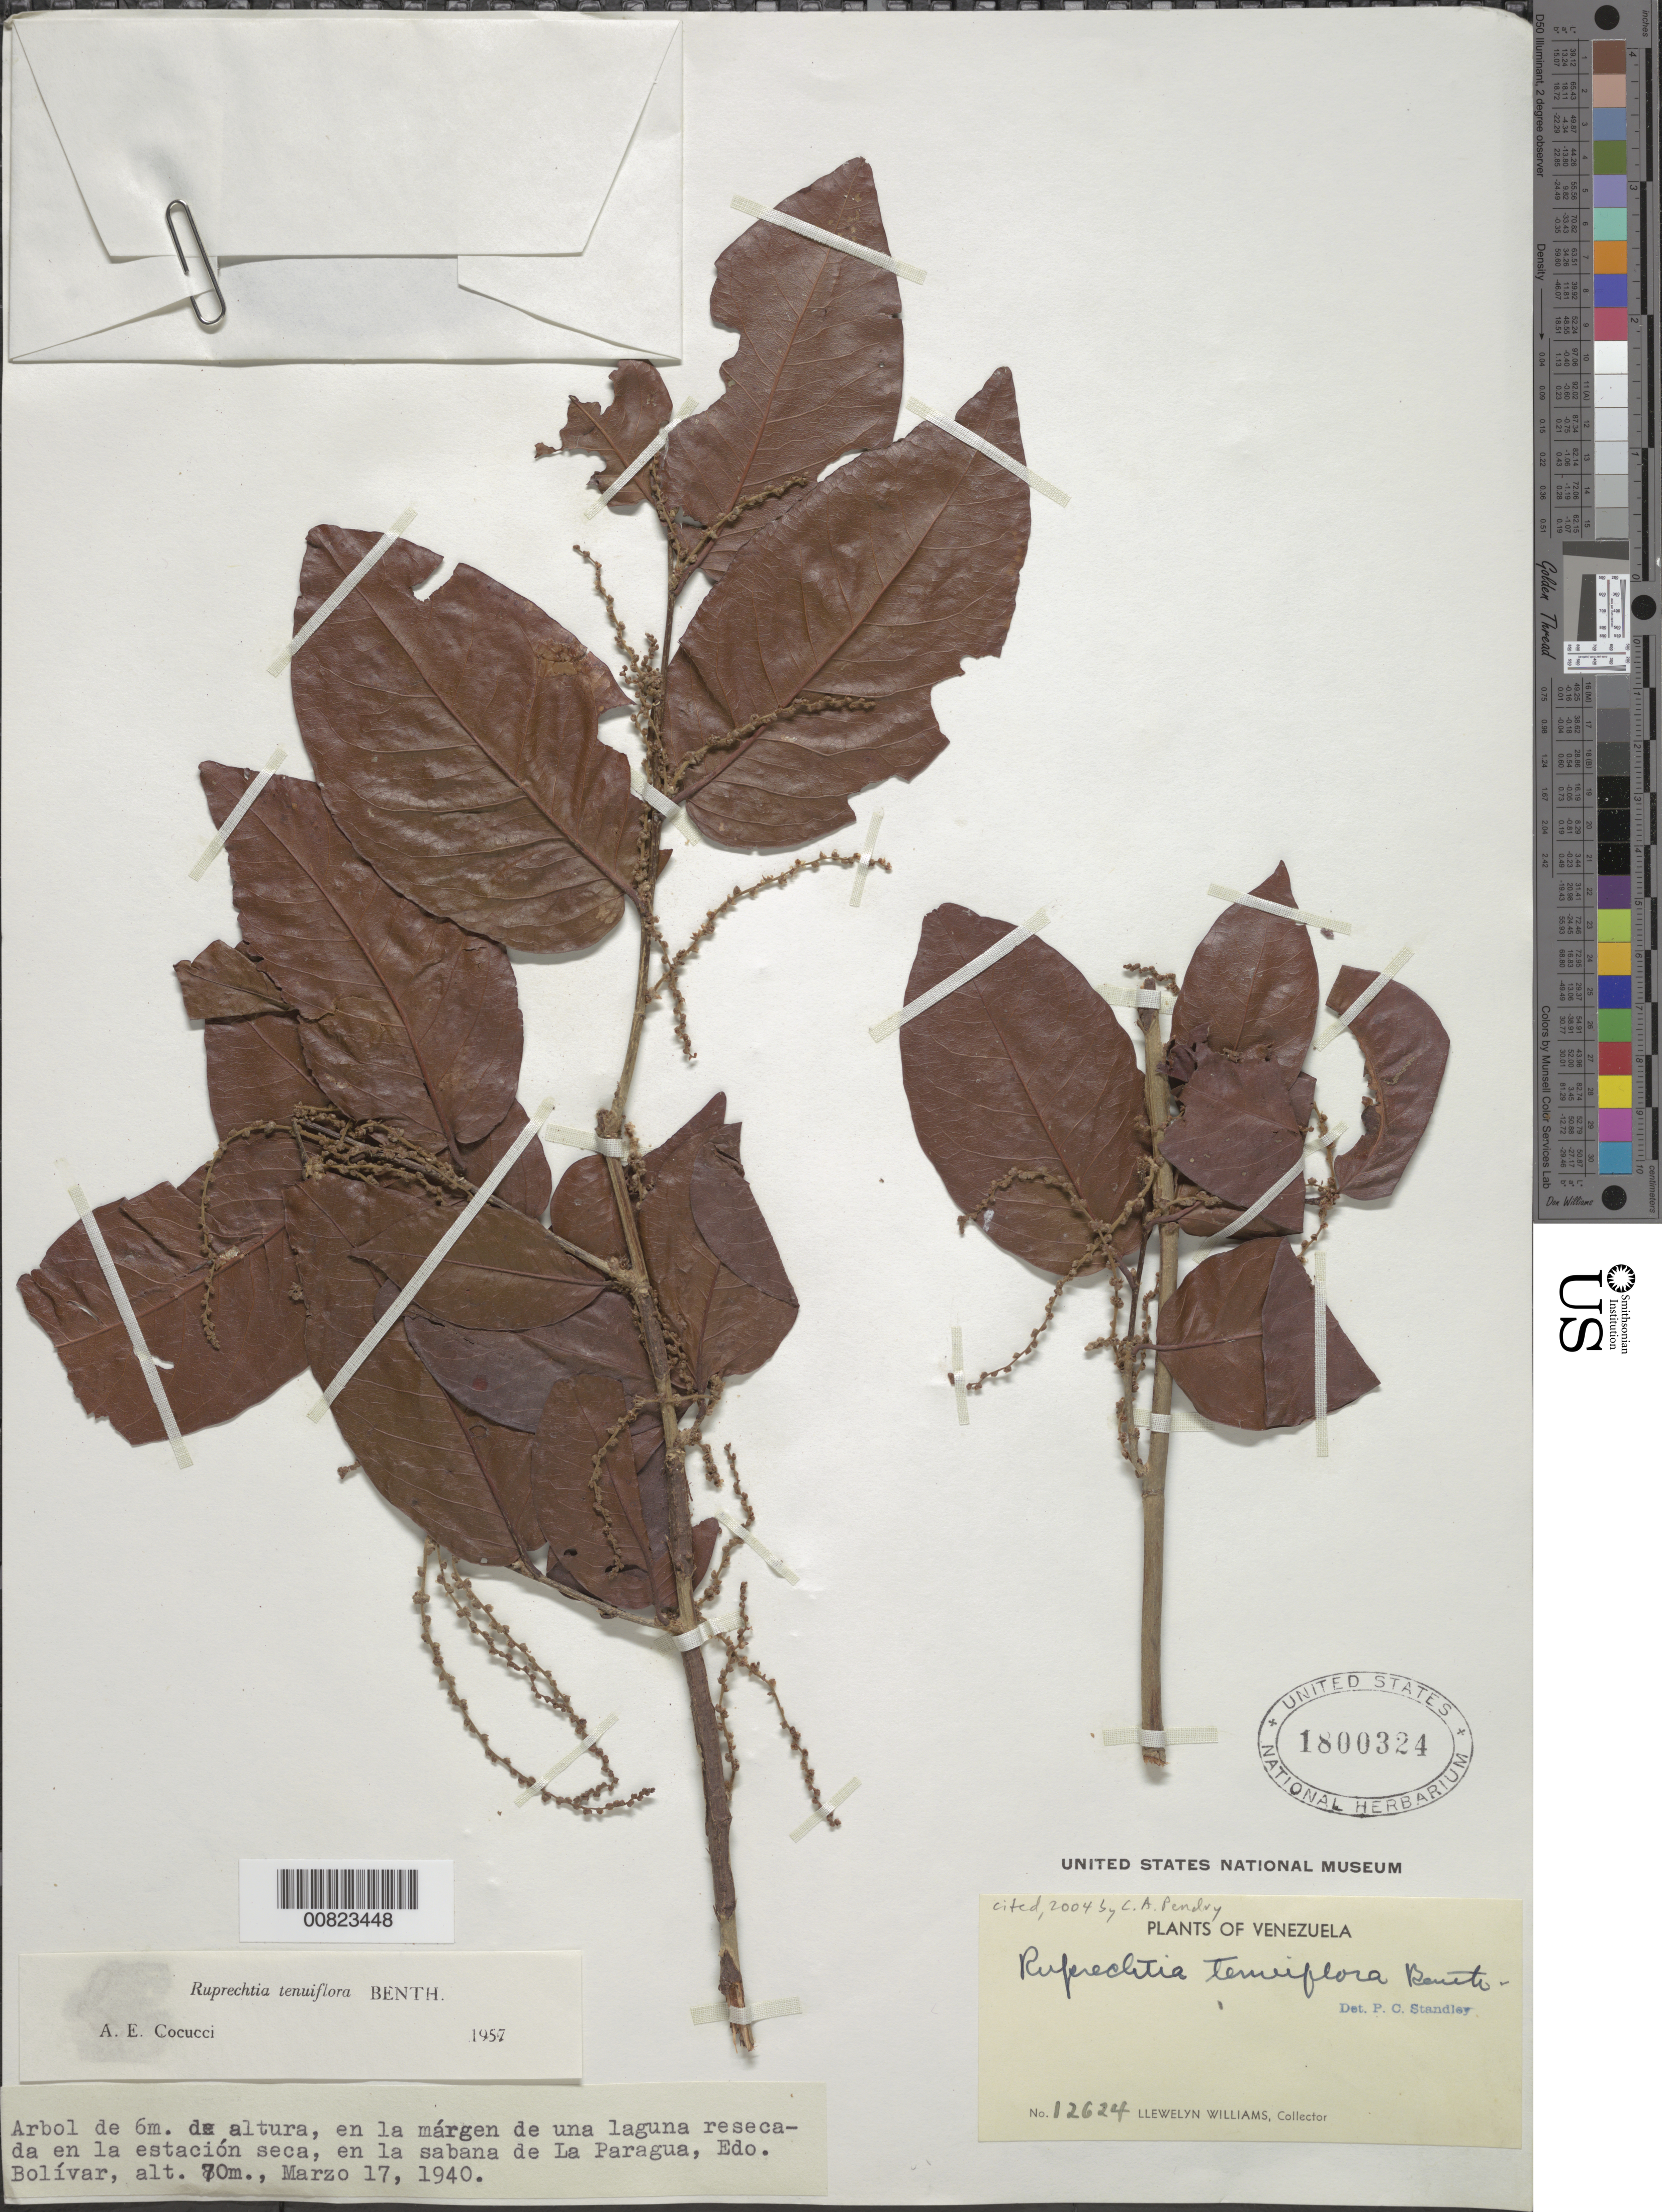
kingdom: Plantae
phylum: Tracheophyta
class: Magnoliopsida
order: Caryophyllales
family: Polygonaceae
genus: Ruprechtia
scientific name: Ruprechtia tenuiflora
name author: Benth.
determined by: Cocucci, A. E.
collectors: Ll. Williams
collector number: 12624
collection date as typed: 17-Mar-40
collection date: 1940-03-17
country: Venezuela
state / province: Bolívar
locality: La Paragua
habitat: Márgen de una laguna resecada; en la sabana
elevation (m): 70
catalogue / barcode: US 1800324